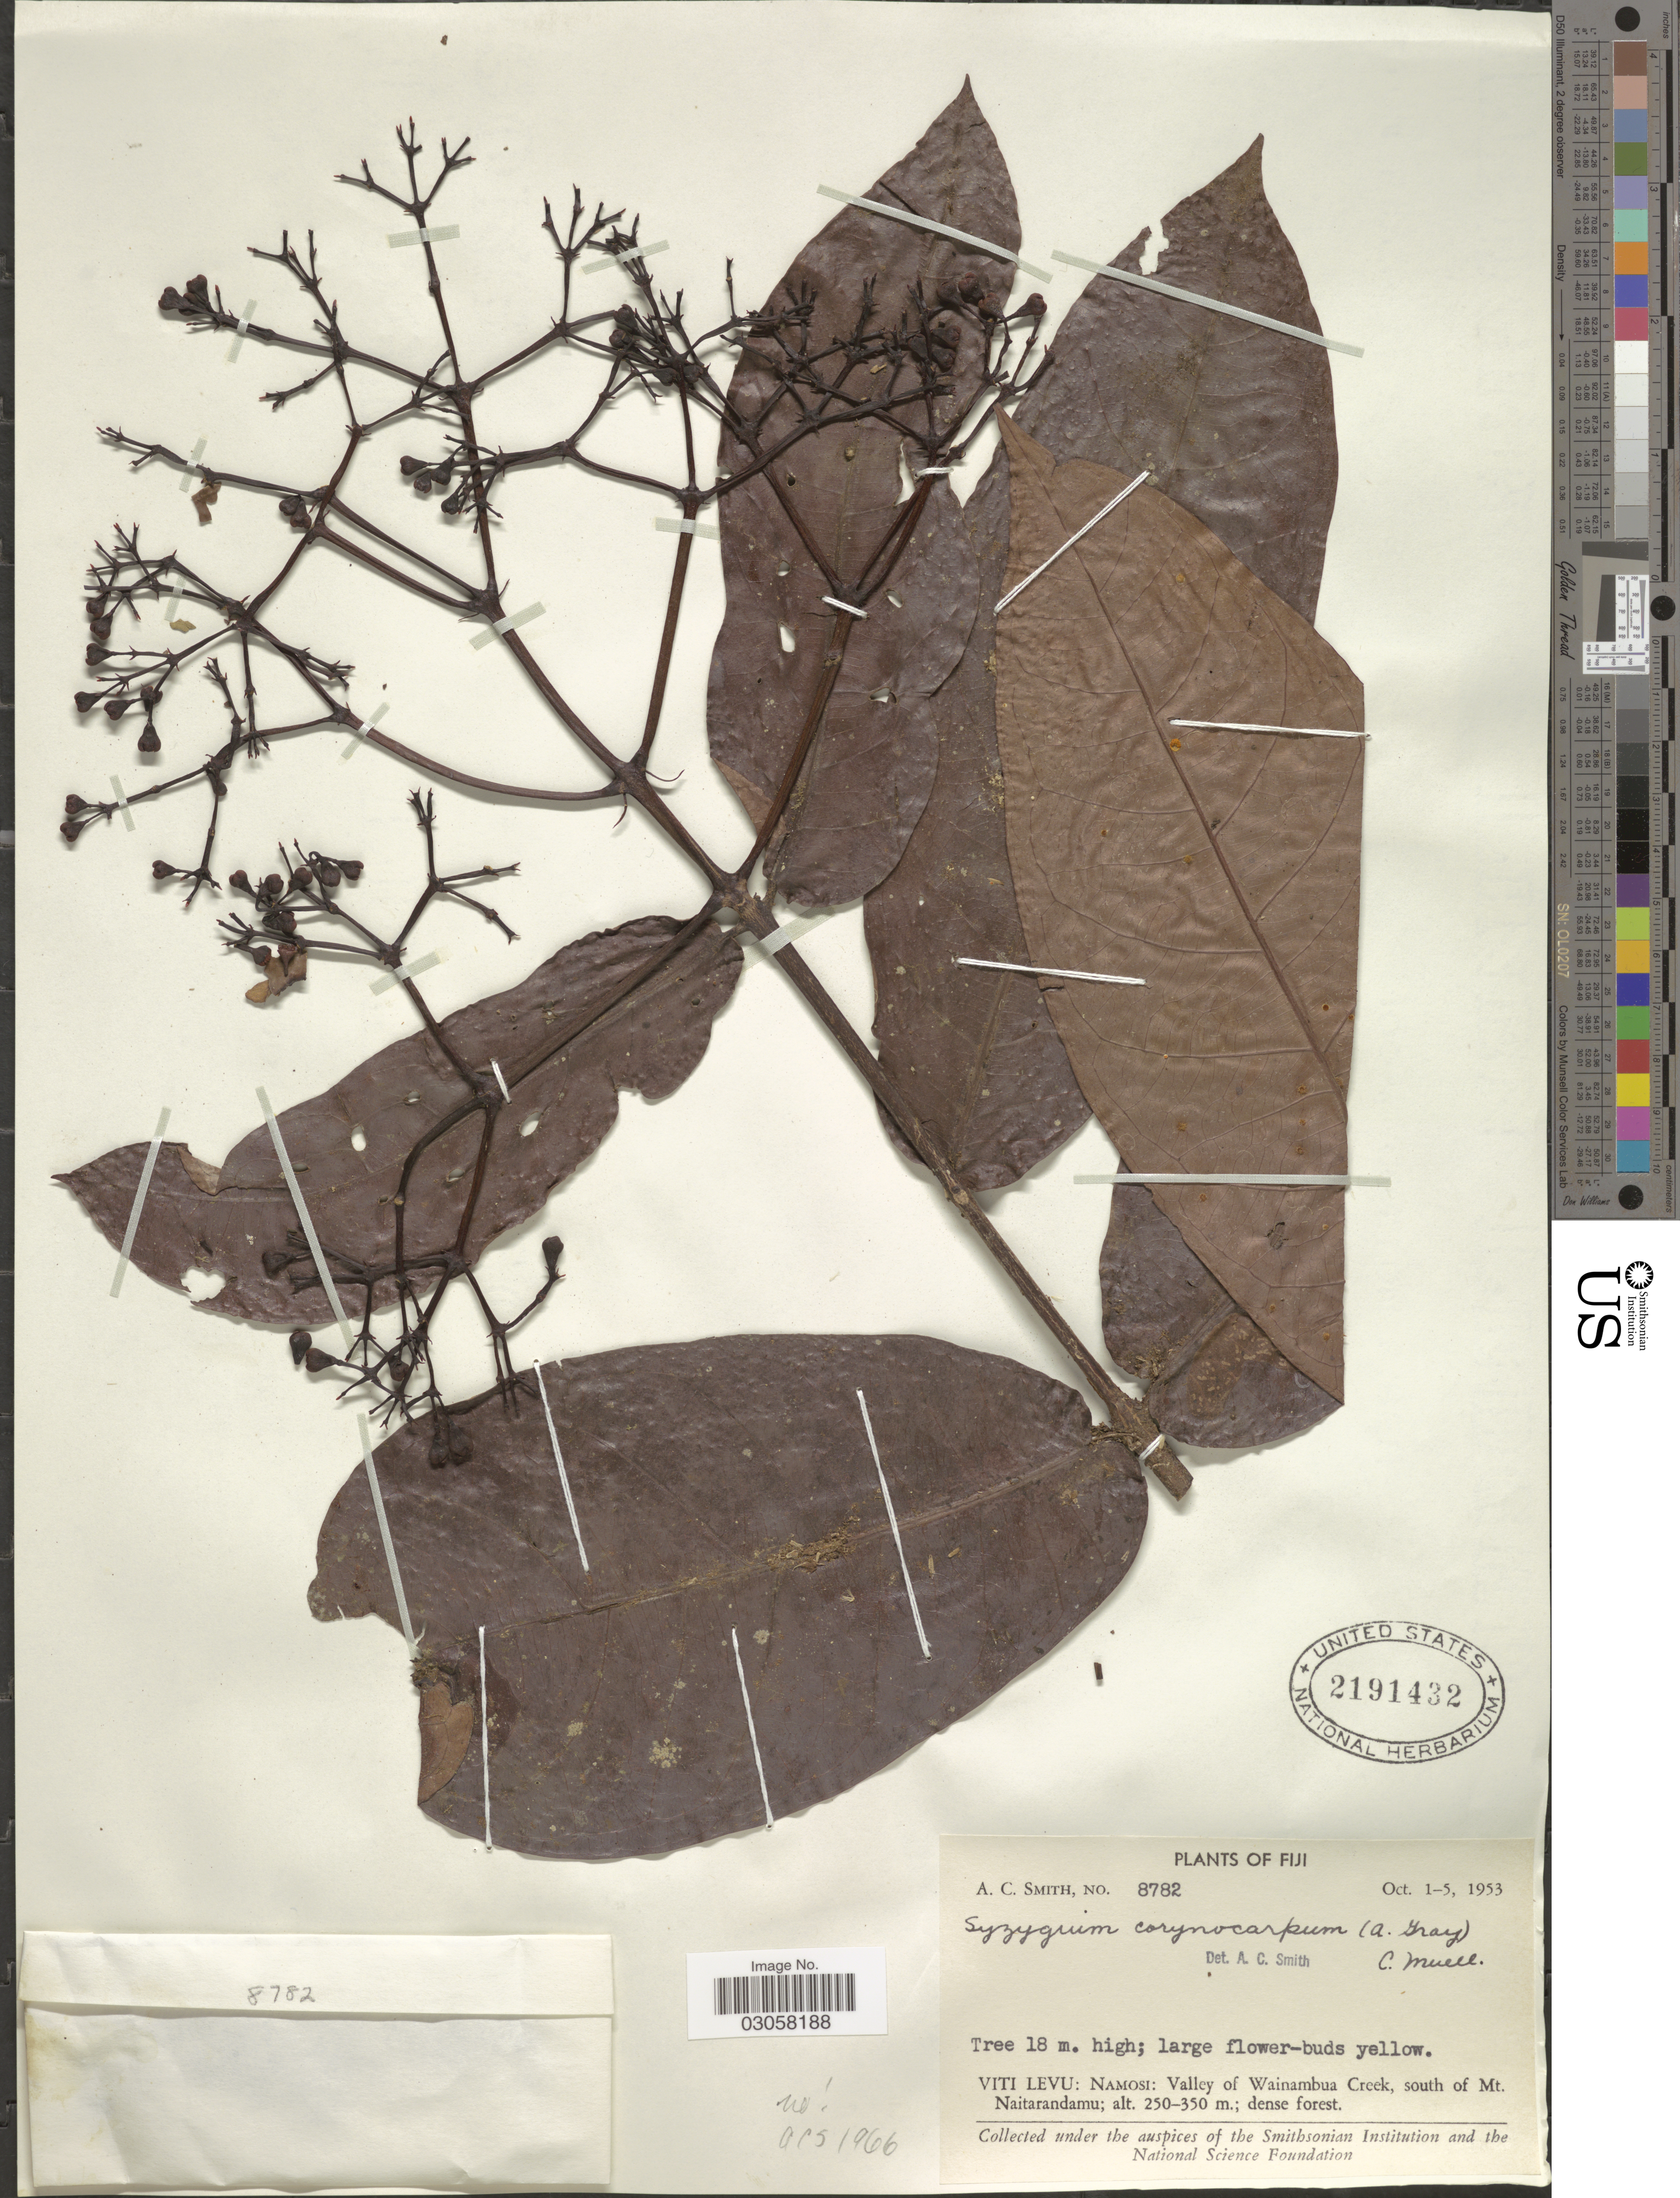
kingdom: Plantae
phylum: Tracheophyta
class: Magnoliopsida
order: Myrtales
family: Myrtaceae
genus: Syzygium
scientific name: Syzygium corynocarpum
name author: (A. Gray) Müll. Stuttg.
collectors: A. C. Smith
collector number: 8782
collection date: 1953-10-01/1953-10-05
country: Fiji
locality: Viti Levu: Namosi: Valley of Wainambua Creek, south of Mt. Naitarandamu.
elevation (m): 250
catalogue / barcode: US 2191432